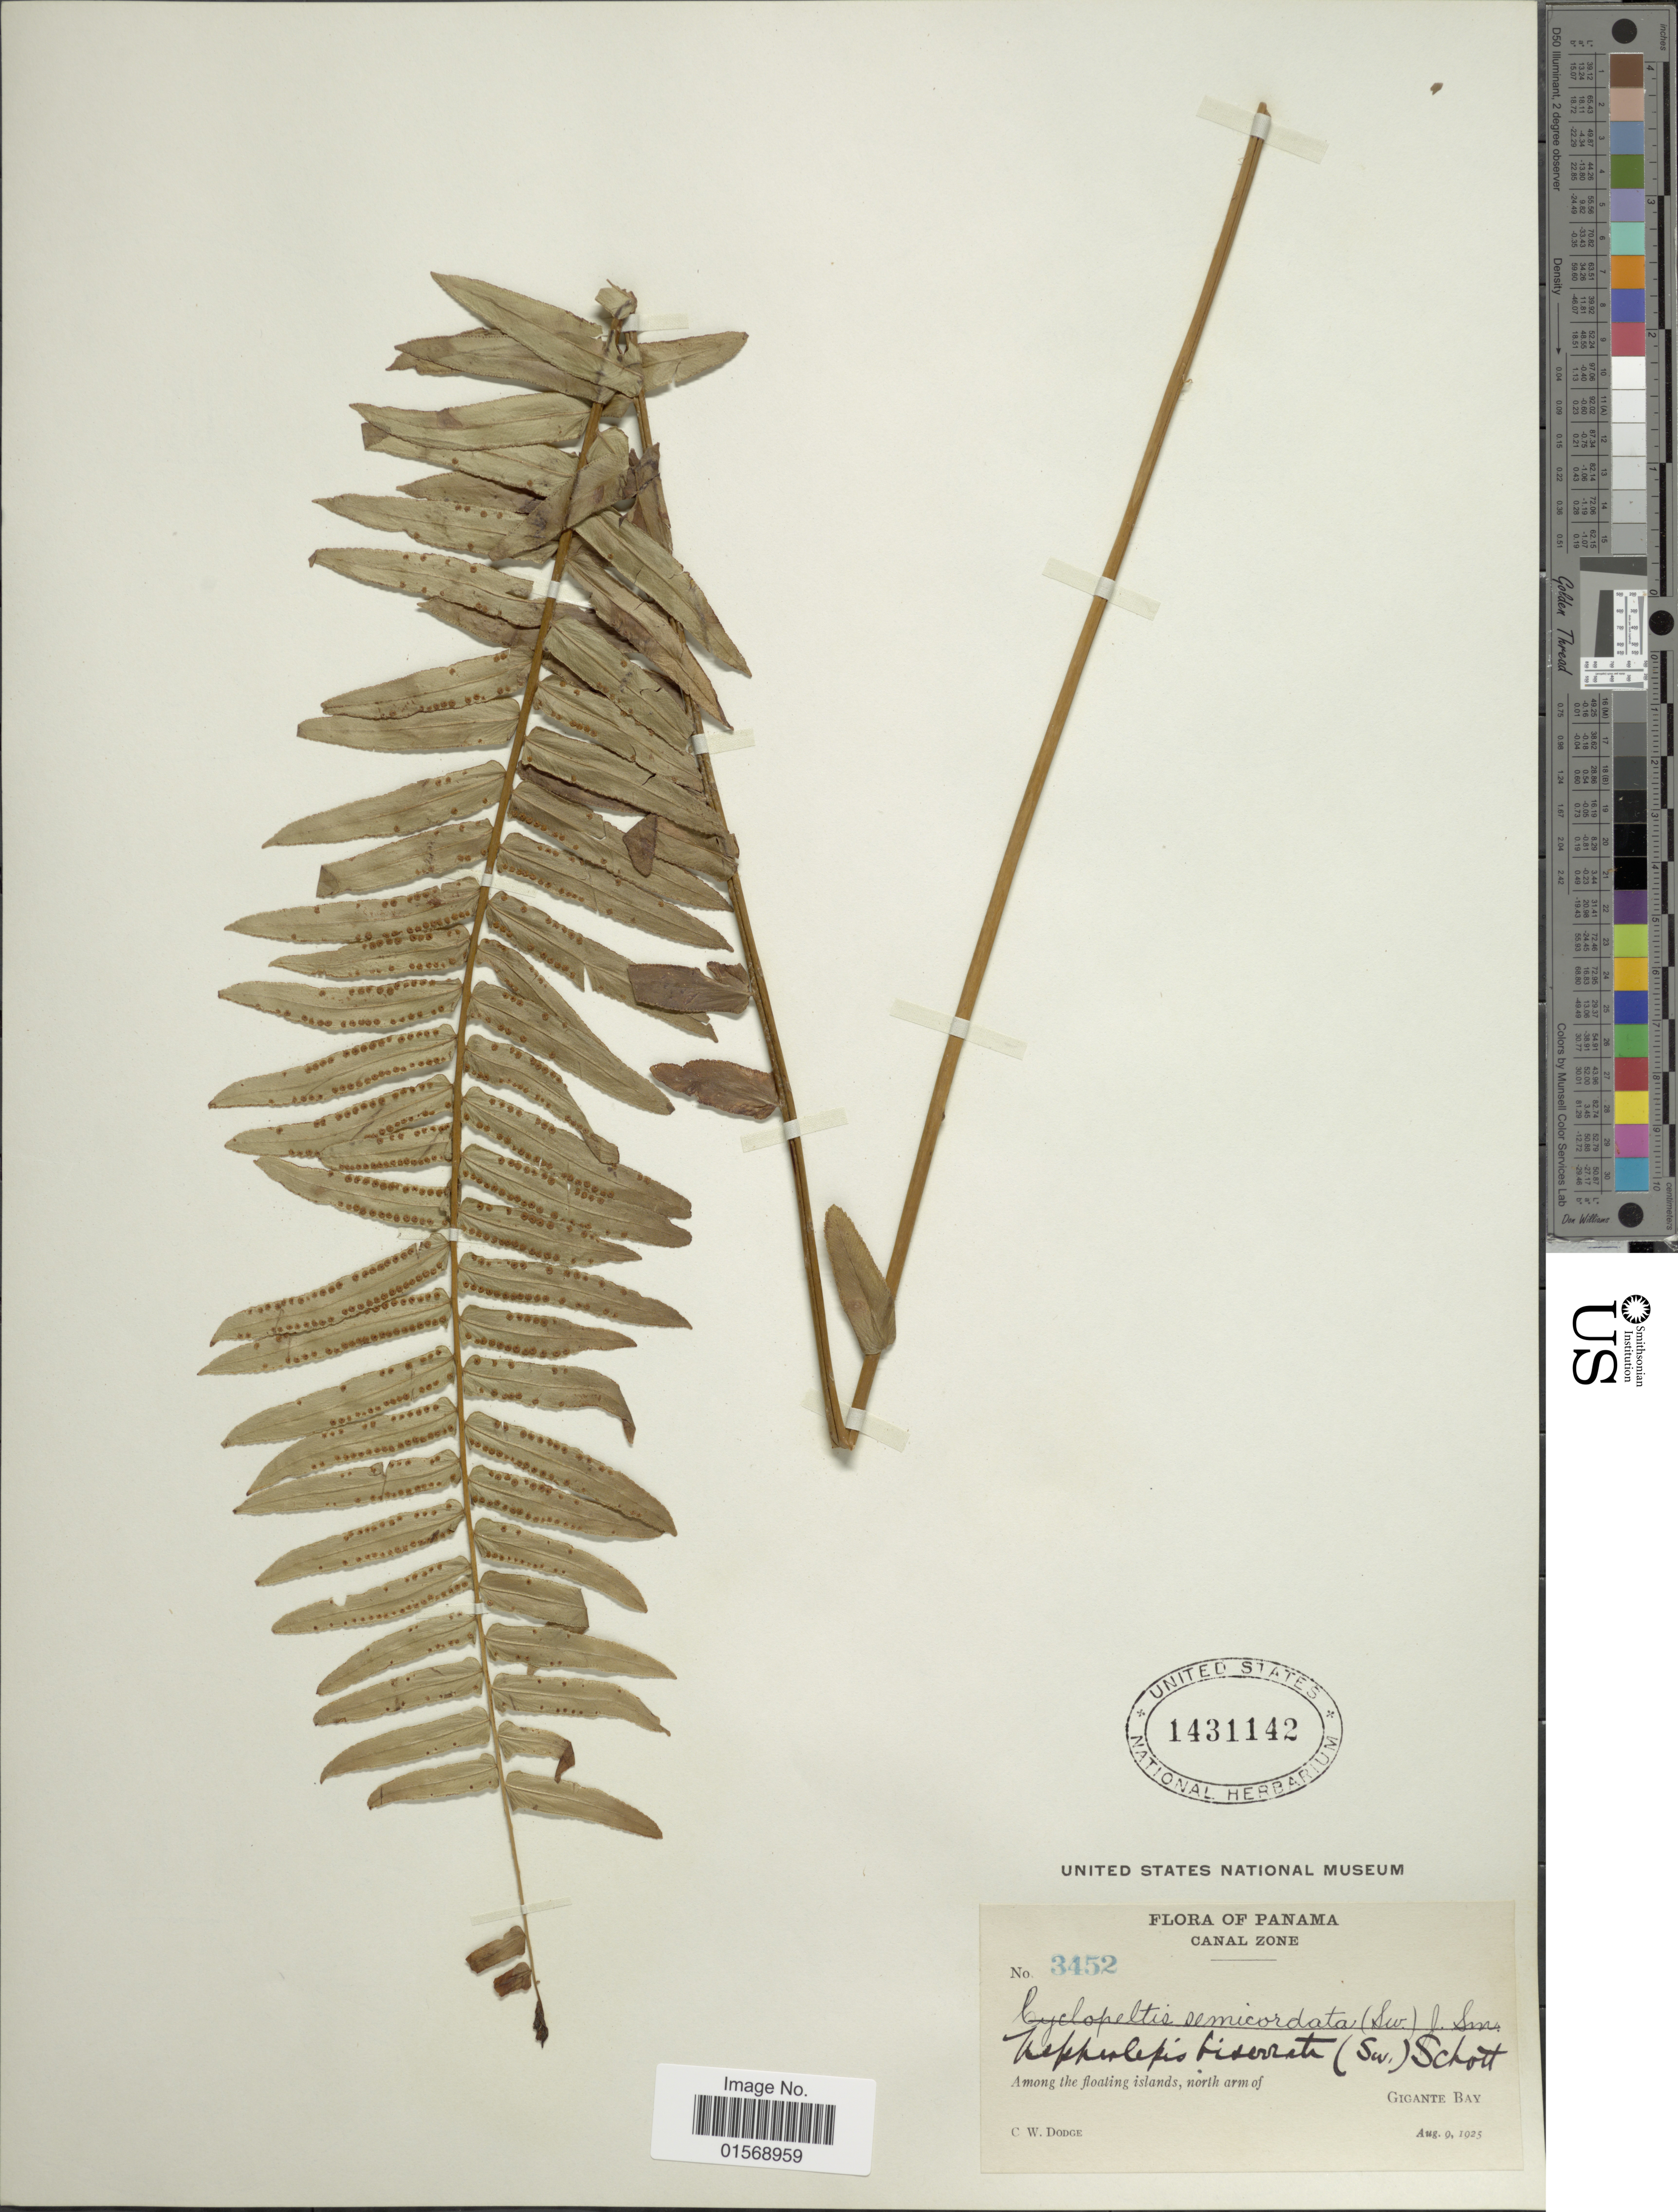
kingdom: Plantae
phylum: Tracheophyta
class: Polypodiopsida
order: Polypodiales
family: Nephrolepidaceae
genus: Nephrolepis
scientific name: Nephrolepis biserrata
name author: (Sw.) Schott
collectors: C. Dodge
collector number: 3452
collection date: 1925-08-09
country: Panama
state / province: Colón / Panamá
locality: Panama, Canal Zone. Among the floating islands, north arm of Gigante Bay.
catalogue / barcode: US 1431142